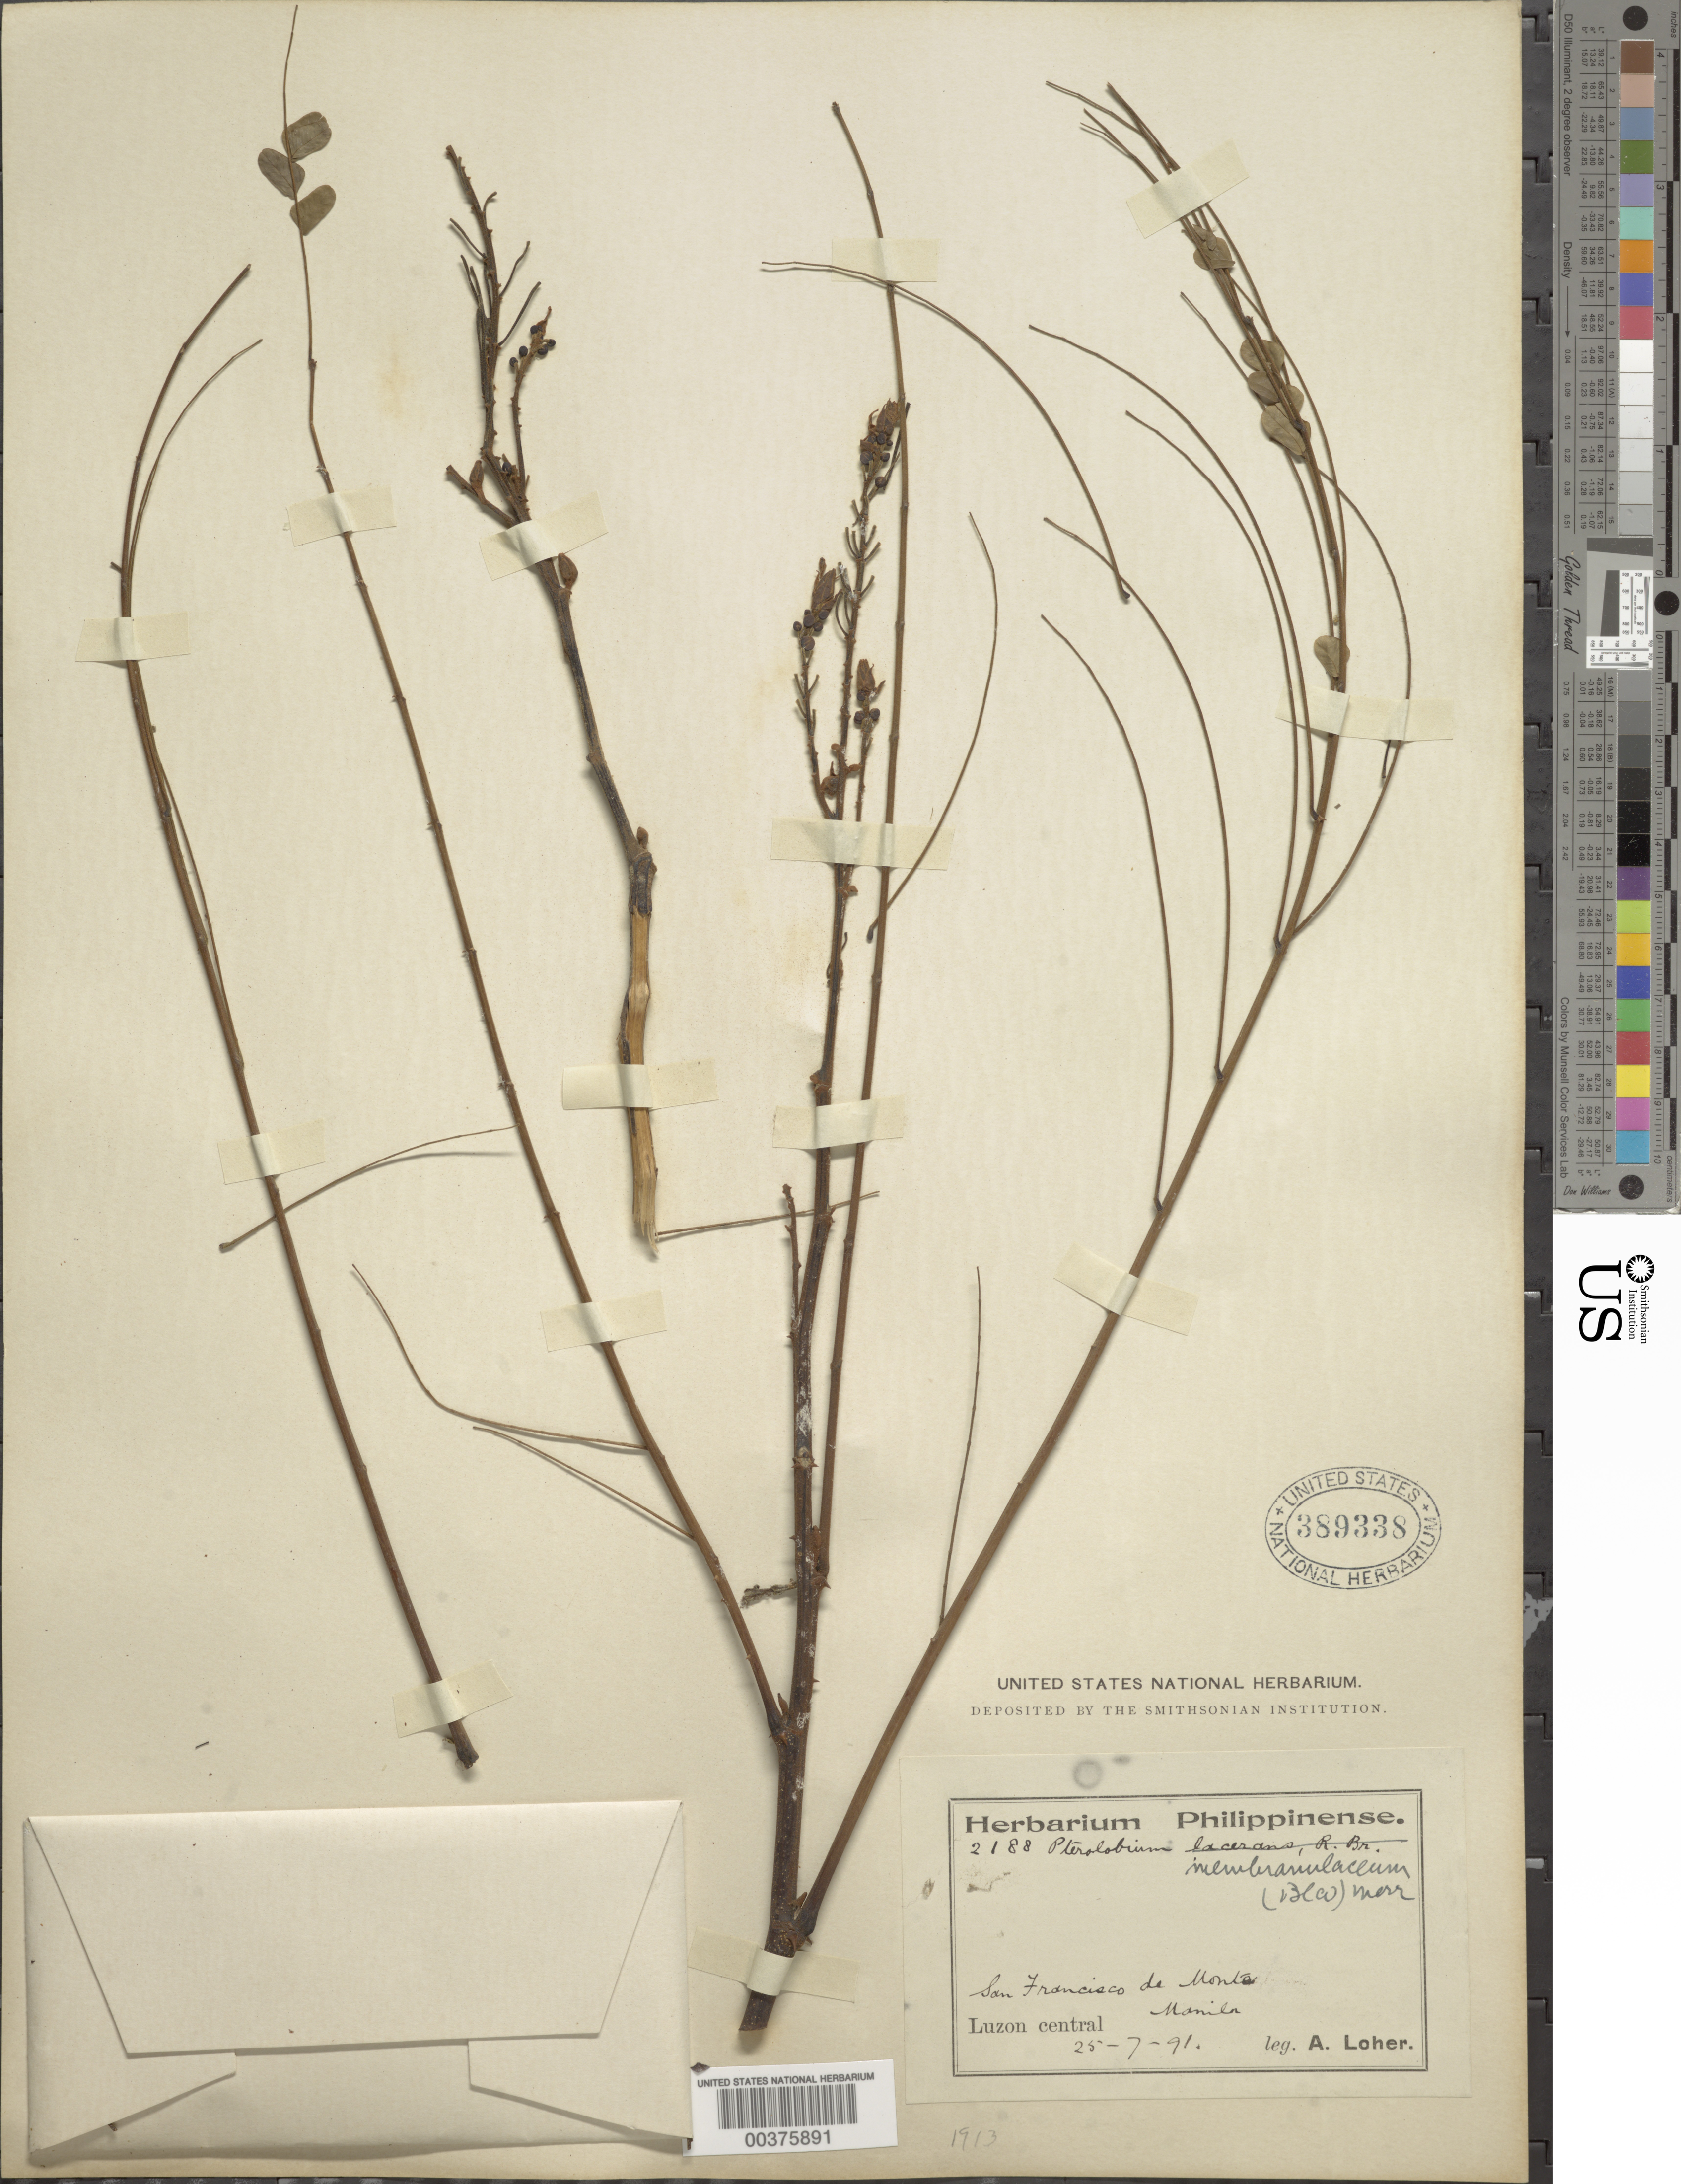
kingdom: Plantae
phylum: Tracheophyta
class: Magnoliopsida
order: Fabales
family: Fabaceae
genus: Pterolobium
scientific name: Pterolobium membranulaceum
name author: (Blanco) Merr.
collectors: A. Loher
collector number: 2188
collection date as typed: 25 Jul 1891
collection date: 1891-07-25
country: Philippines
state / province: National Capital Region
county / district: Manila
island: Luzon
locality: San francisco de monte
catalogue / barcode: US 389338